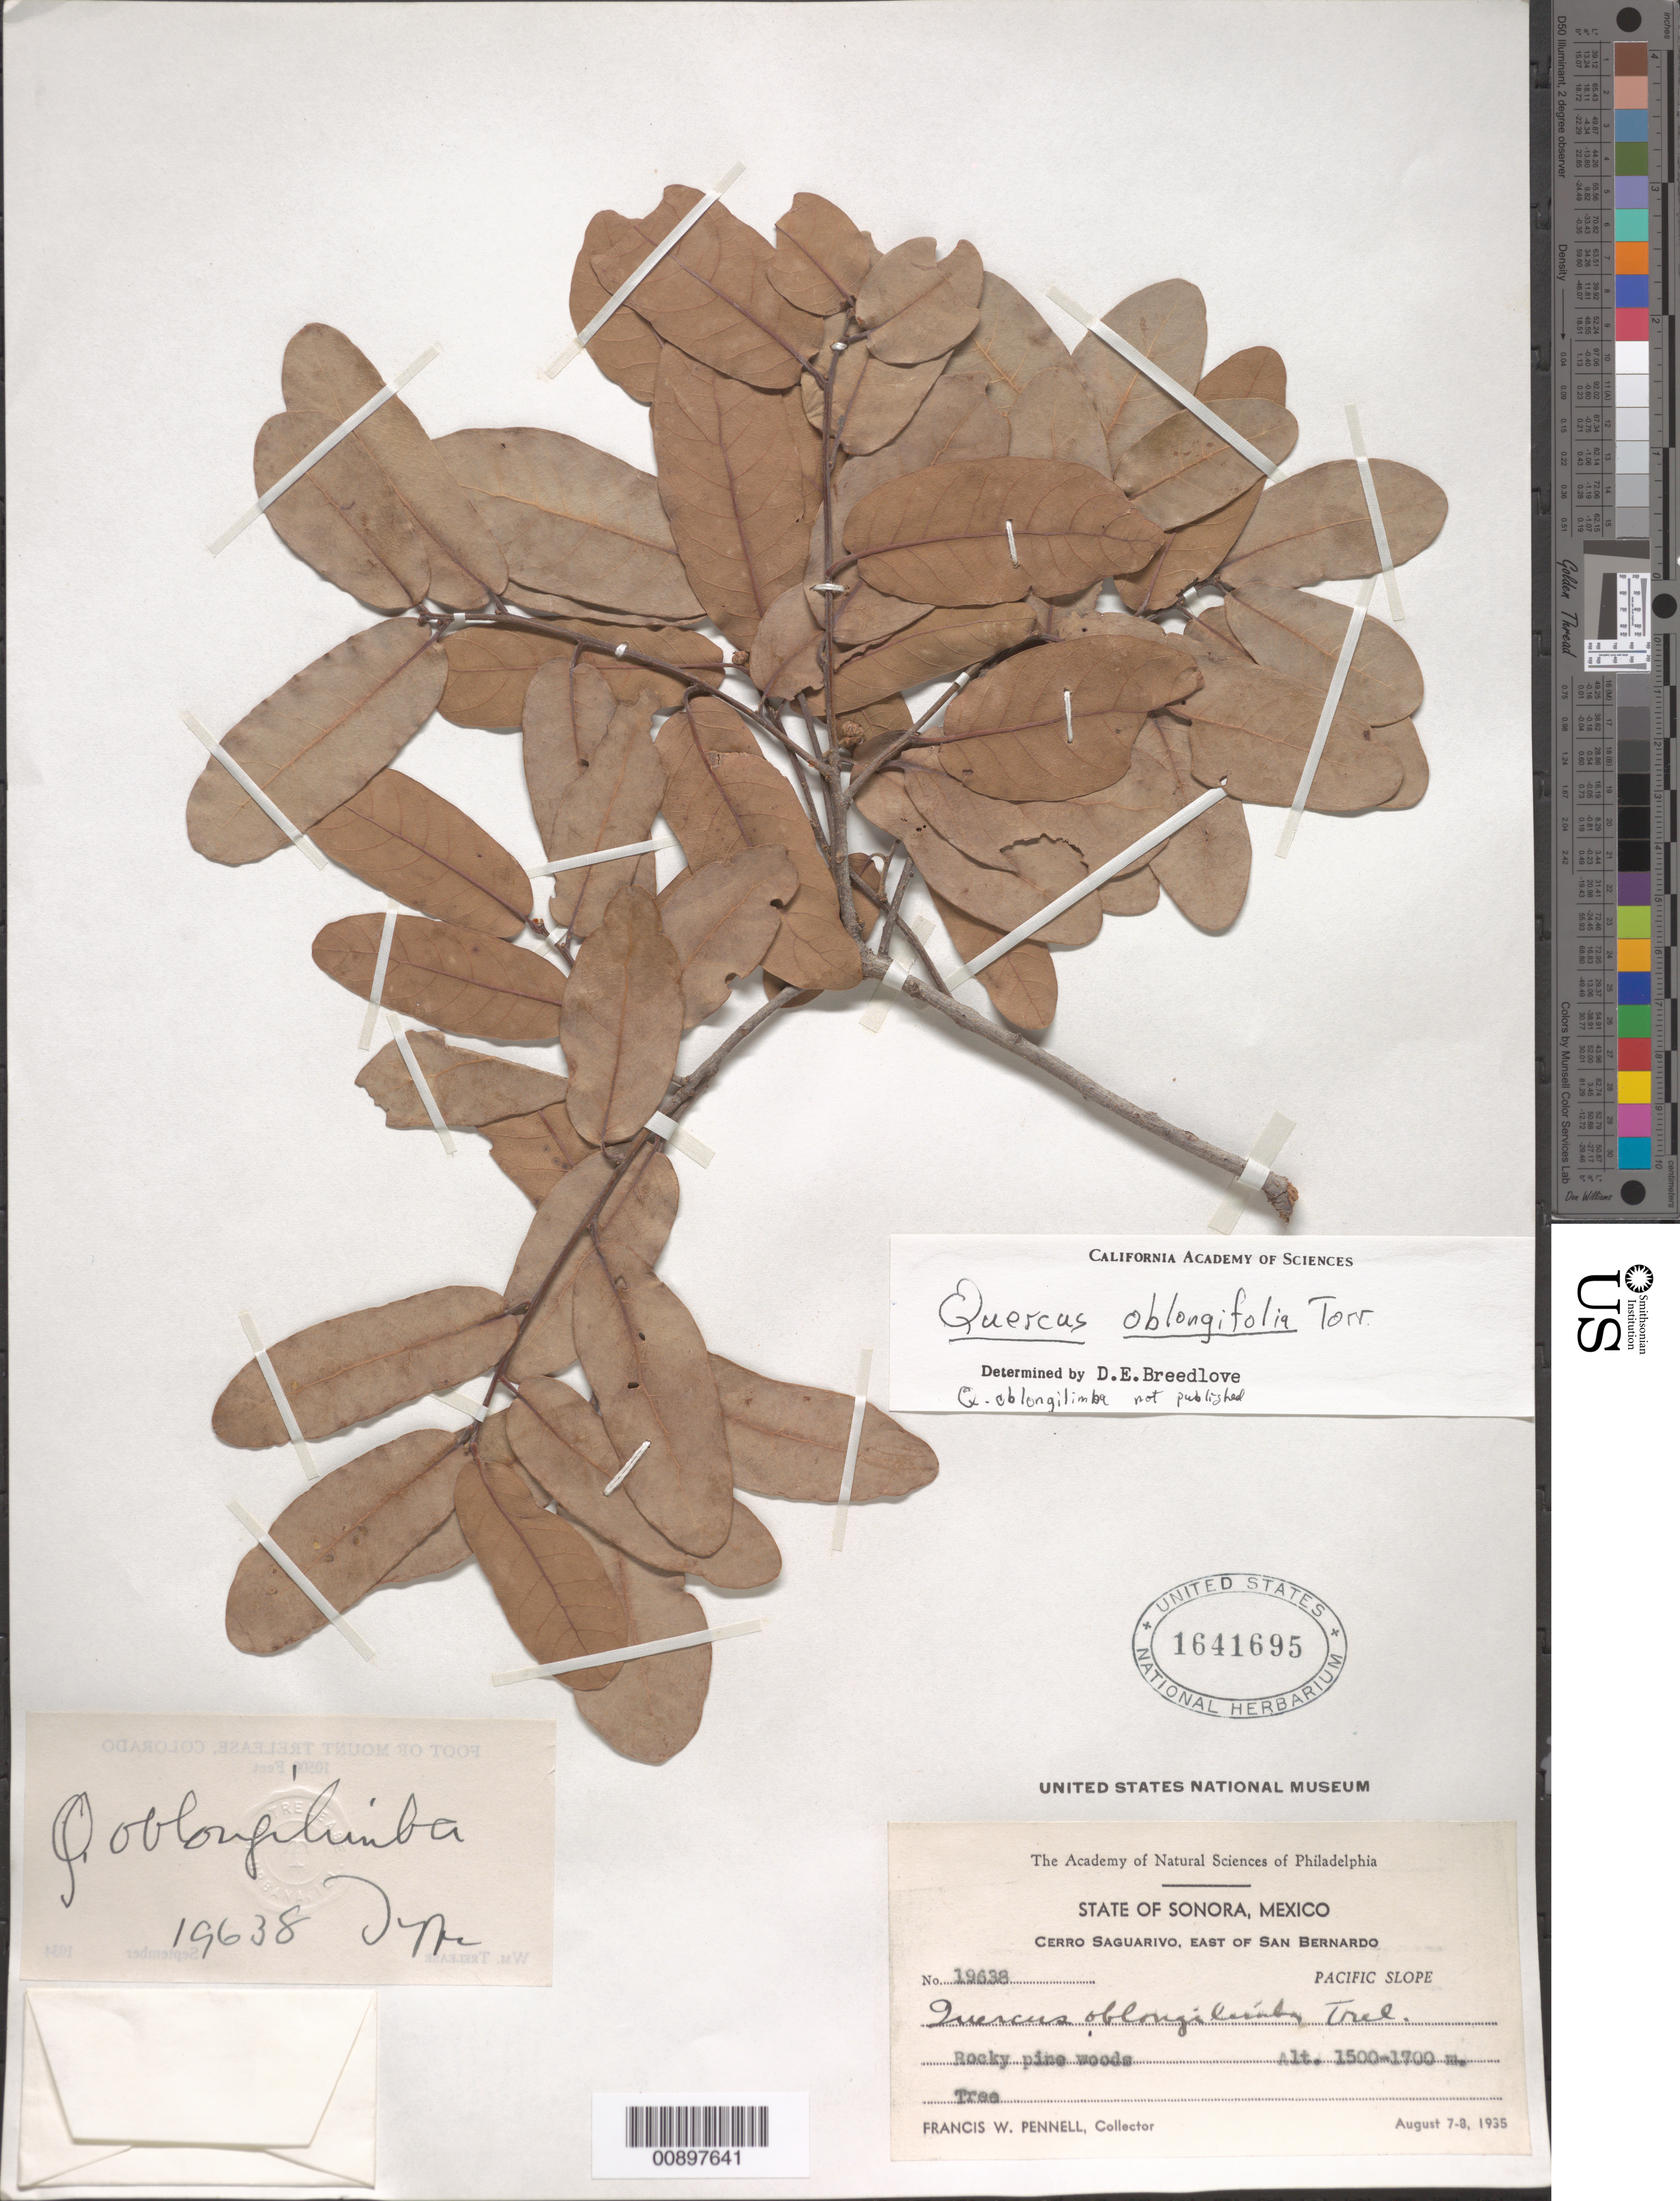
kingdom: Plantae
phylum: Tracheophyta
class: Magnoliopsida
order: Fagales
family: Fagaceae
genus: Quercus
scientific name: Quercus oblongifolia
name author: Torr.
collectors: F. W. Pennell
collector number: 19638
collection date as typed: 07 Aug 1935 to 08 Aug 1935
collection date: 1935-08-07/1935-08-08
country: Mexico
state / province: Sonora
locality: Carro Saguarivo, east of San Bernardo. Pacific Slope, State of Sonora.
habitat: Rocky pine woods.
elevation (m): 1700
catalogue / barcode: US 1641695